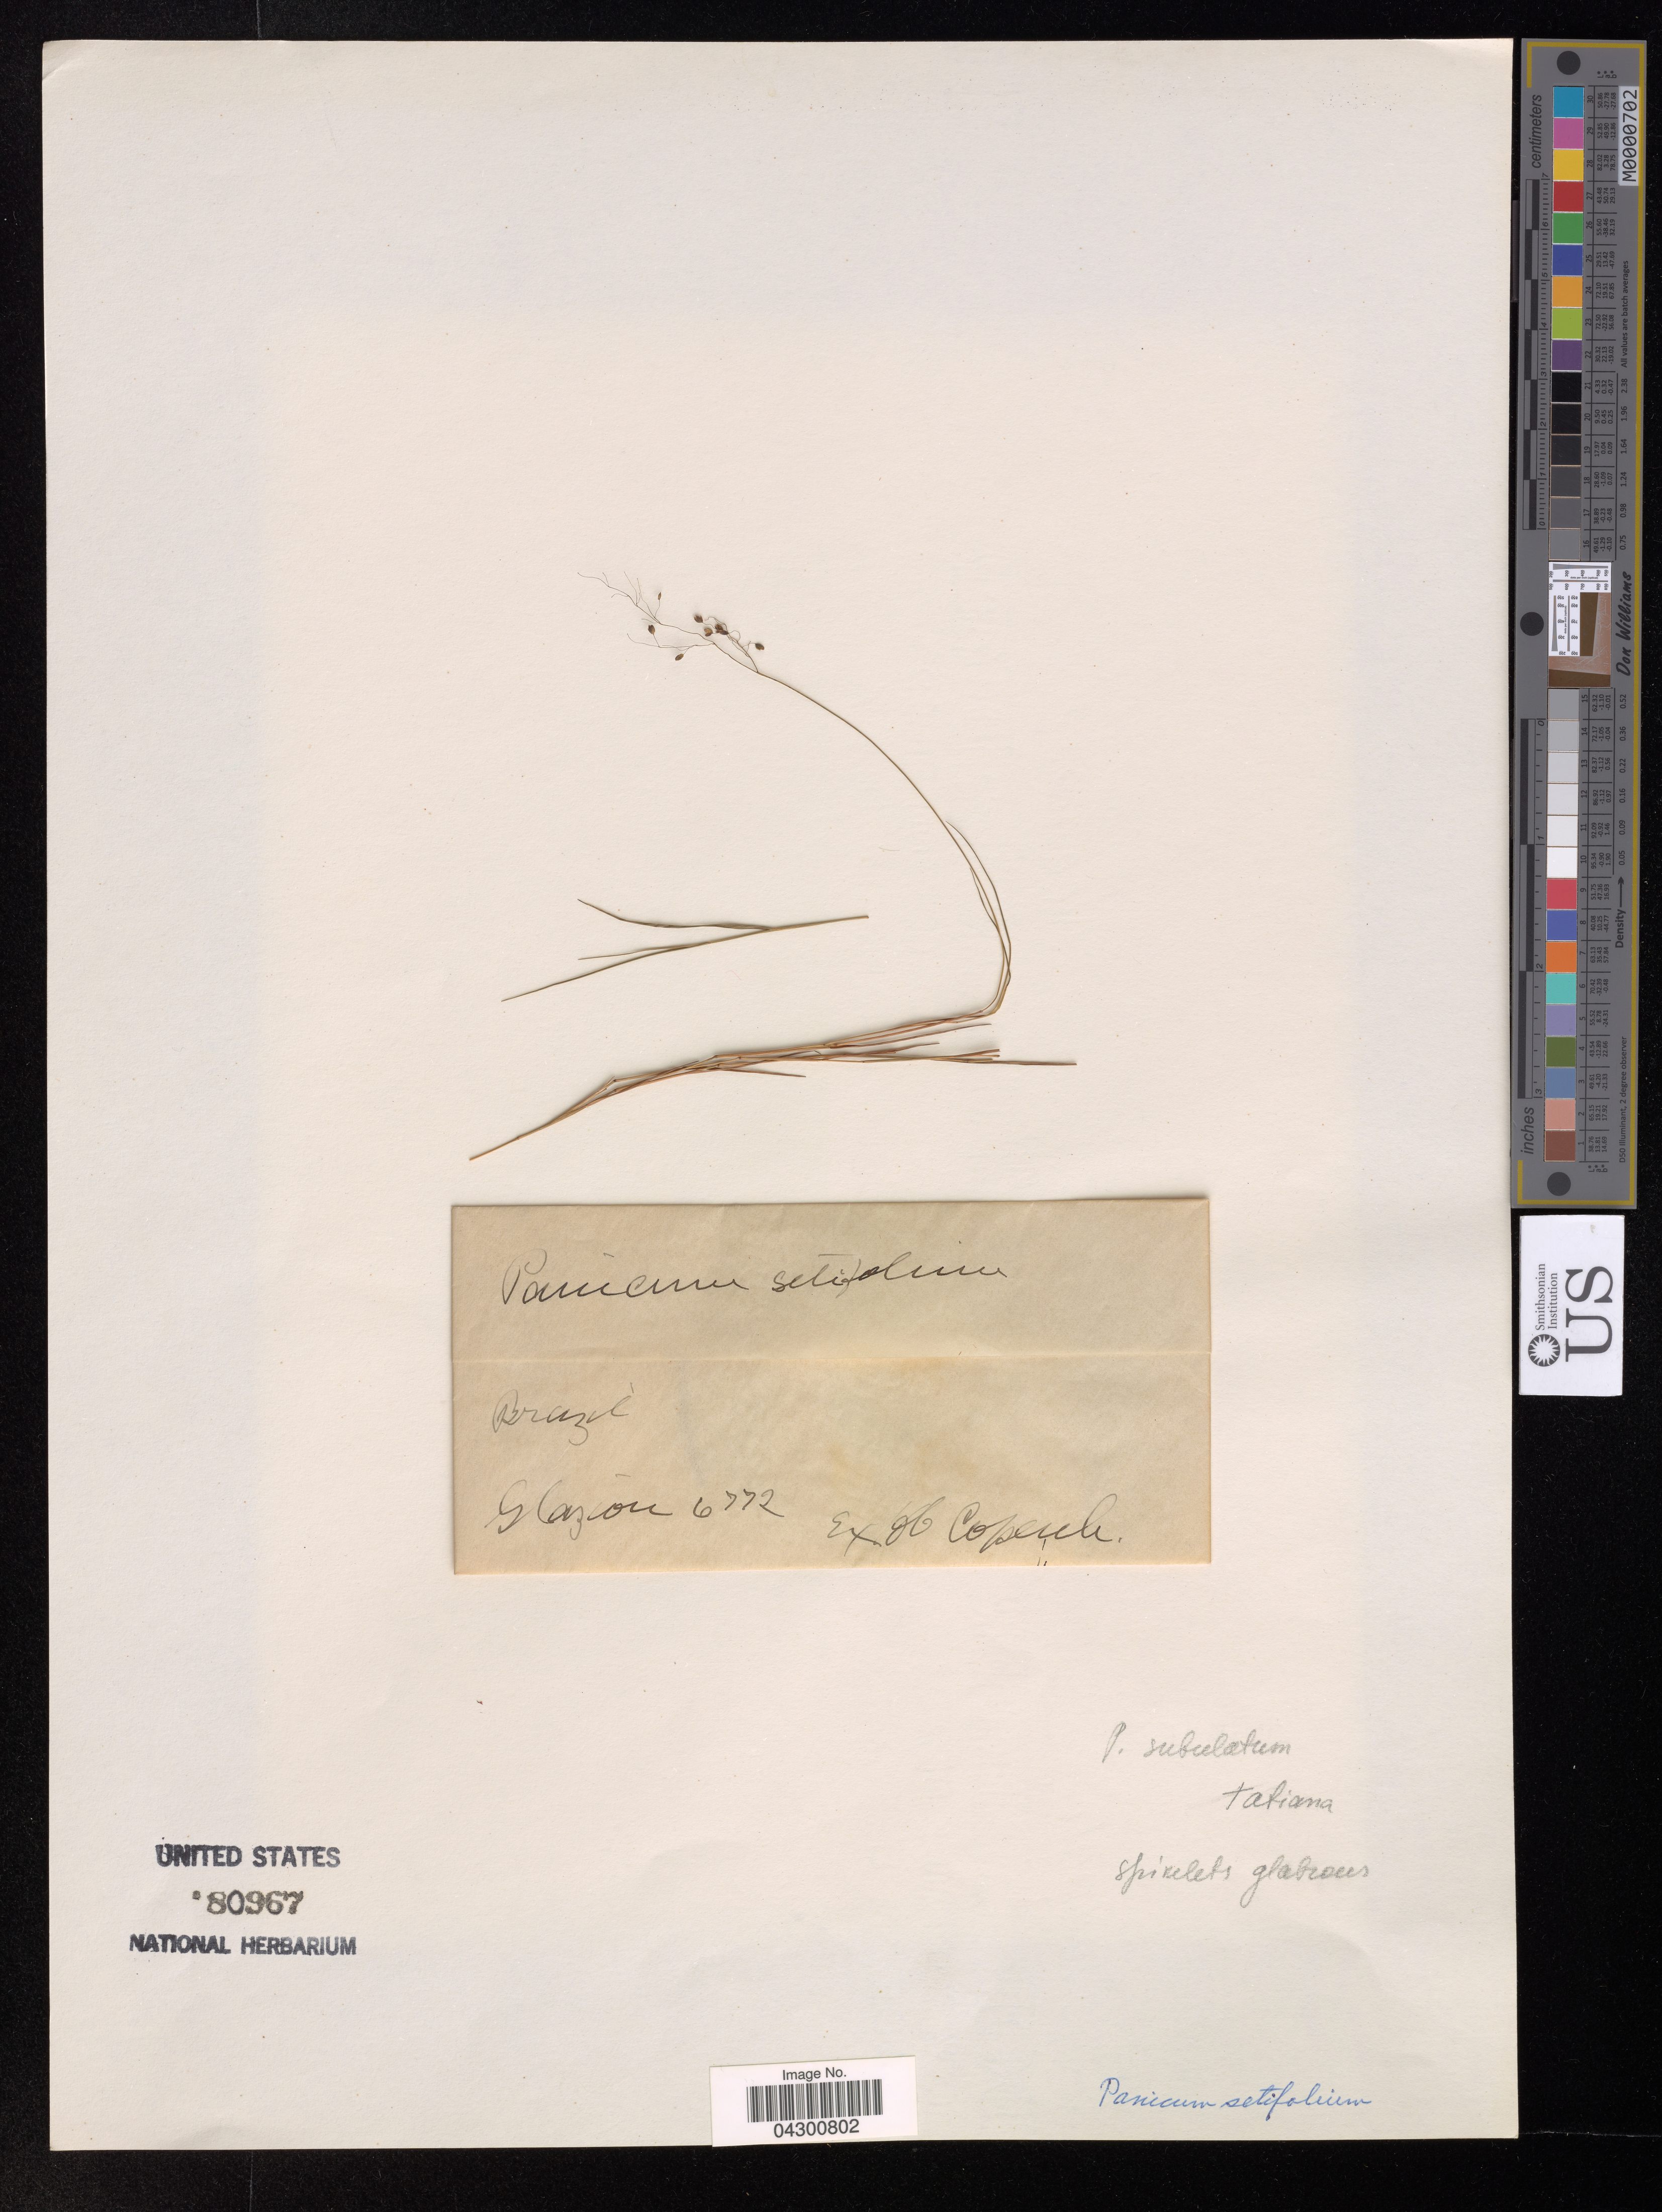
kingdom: Plantae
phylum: Tracheophyta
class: Liliopsida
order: Poales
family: Poaceae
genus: Panicum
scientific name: Panicum subulatum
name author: Spreng.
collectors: Glaziou, --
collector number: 6772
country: Brazil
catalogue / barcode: US 80967